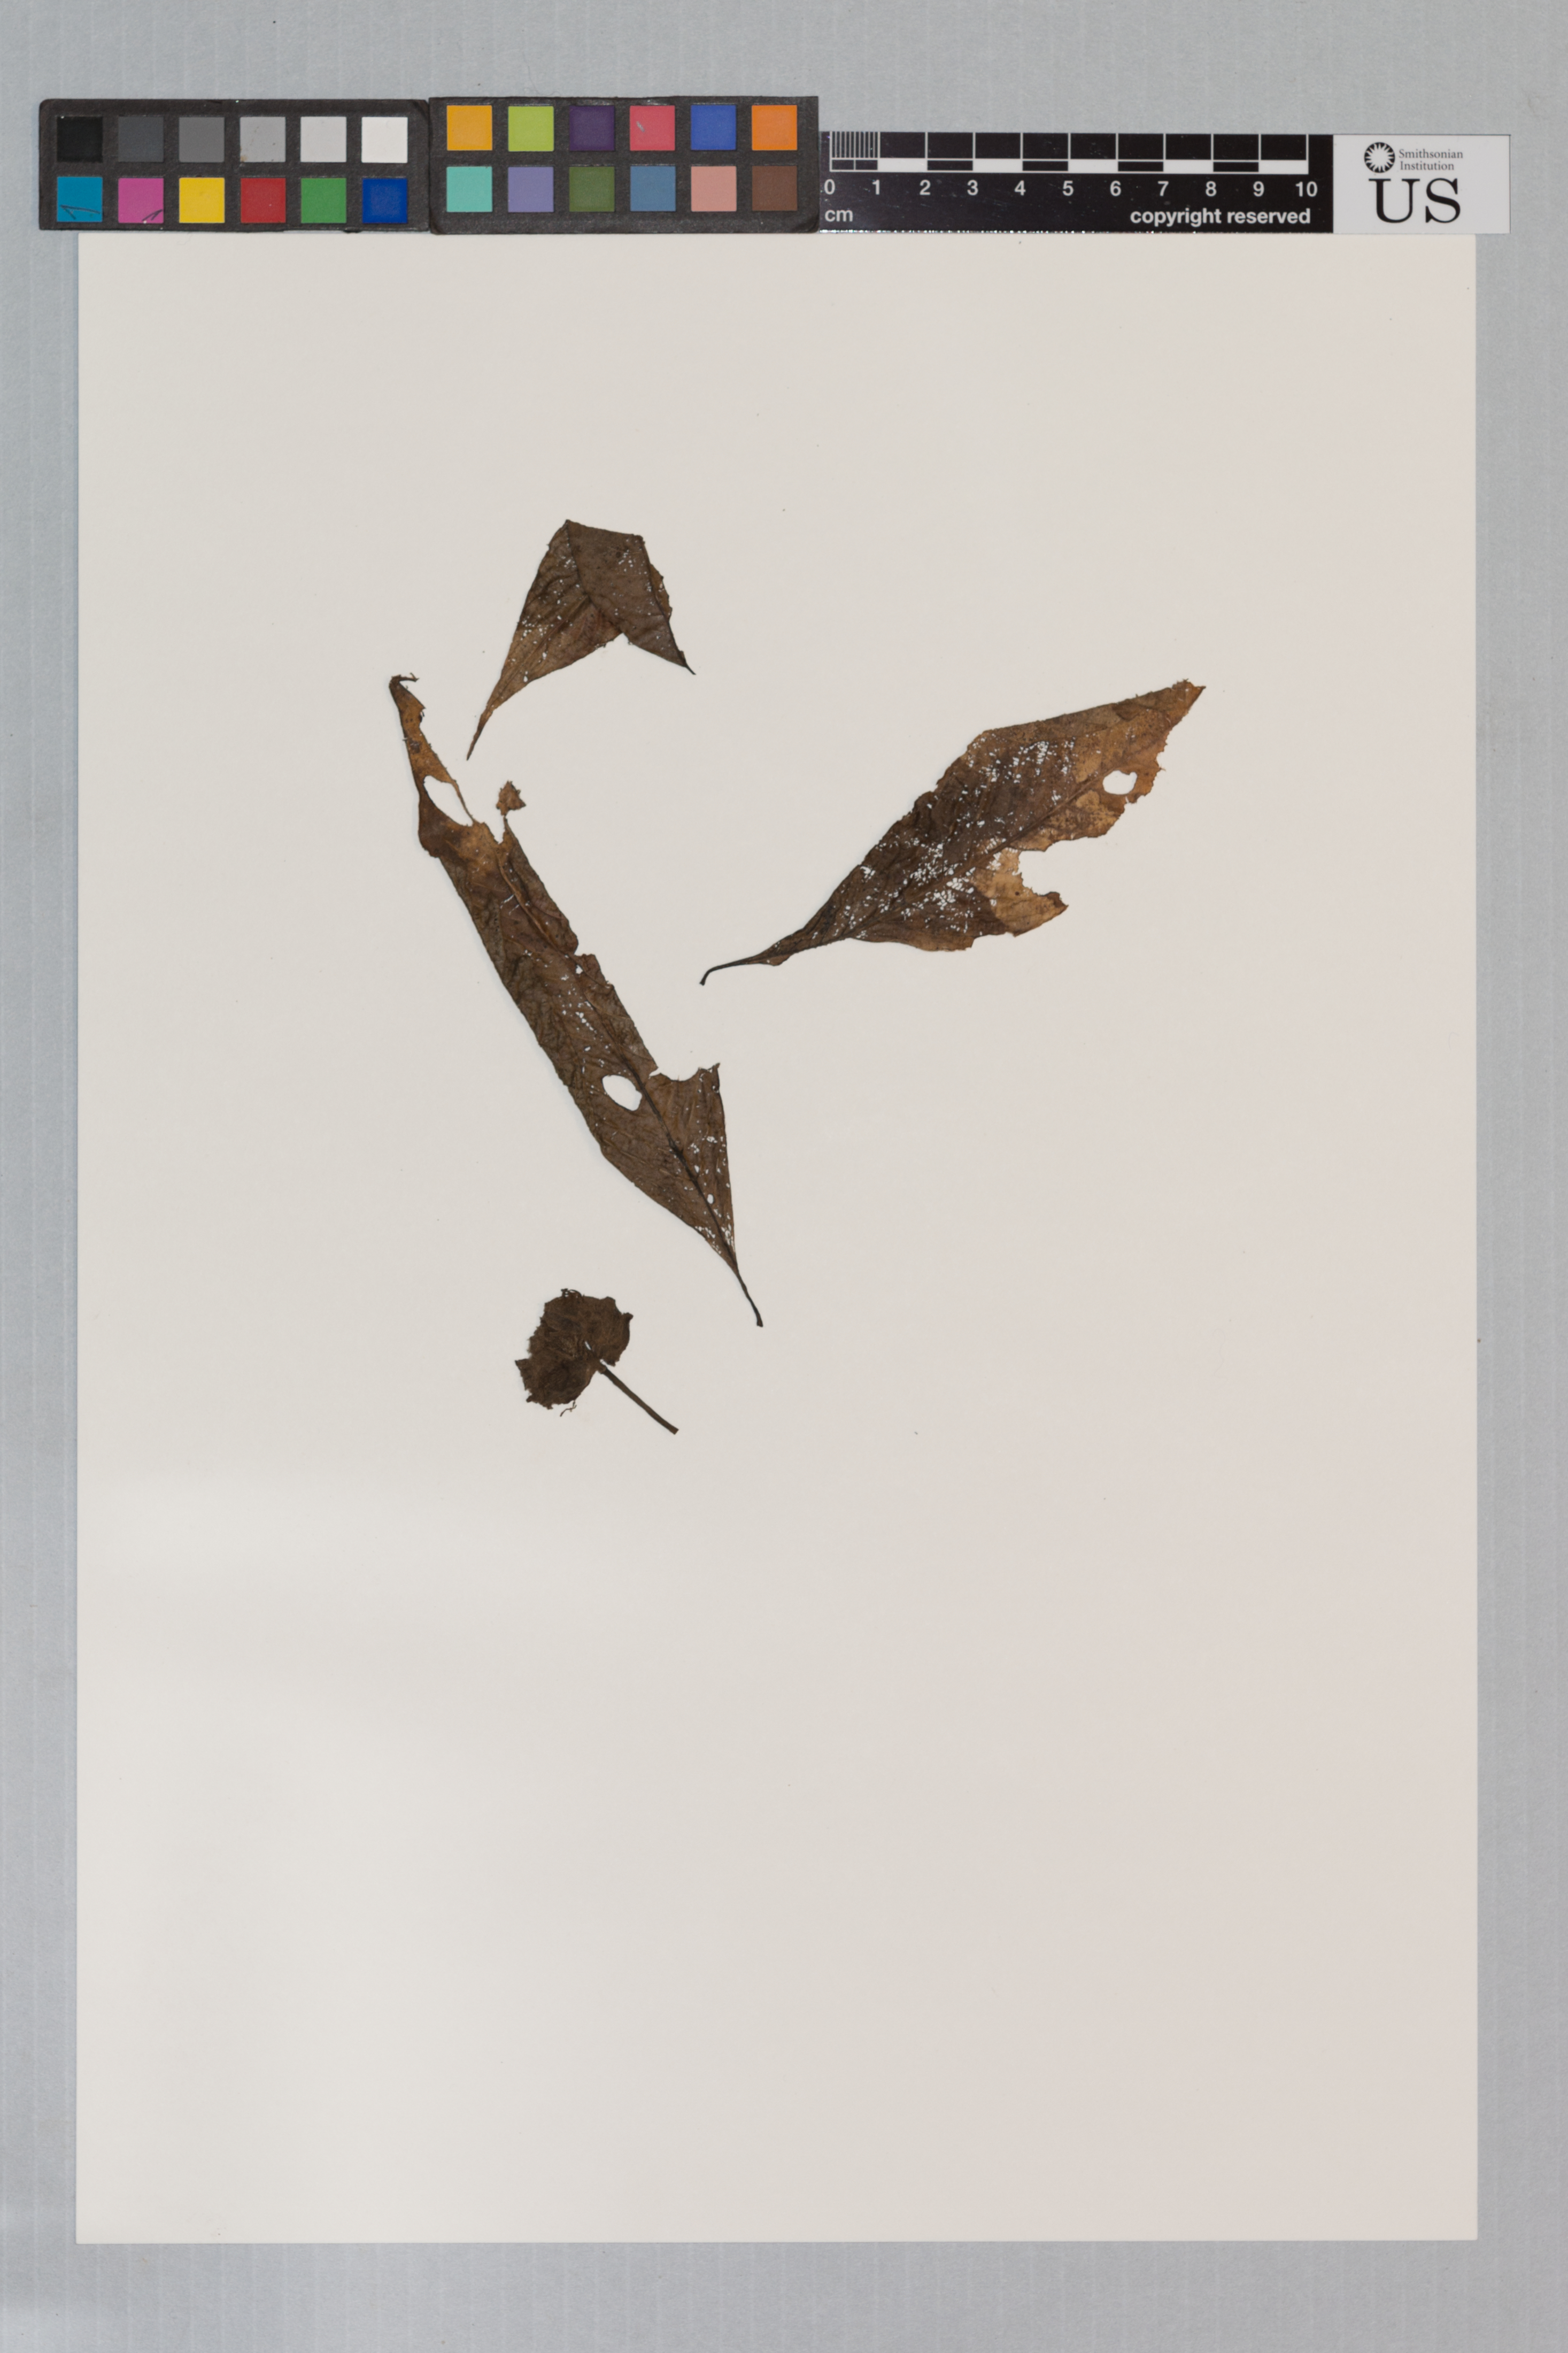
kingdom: Plantae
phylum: Tracheophyta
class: Magnoliopsida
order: Gentianales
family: Rubiaceae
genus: Psychotria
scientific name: Psychotria bracteocardia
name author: (DC.) Müll. Arg.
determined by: Taylor, Charlotte M.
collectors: H. D. Clarke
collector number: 1447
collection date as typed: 27 March 1996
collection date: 1996-03-27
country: Guyana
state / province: Potaro-Siparuni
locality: Iwokrama Rainforest Reserve; Turtle Pond transect, Essequibo River, km 0.1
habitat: Dense forest on brown sand, with Mora, Licania, Pentaclethra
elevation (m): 60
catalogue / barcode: US 3383860